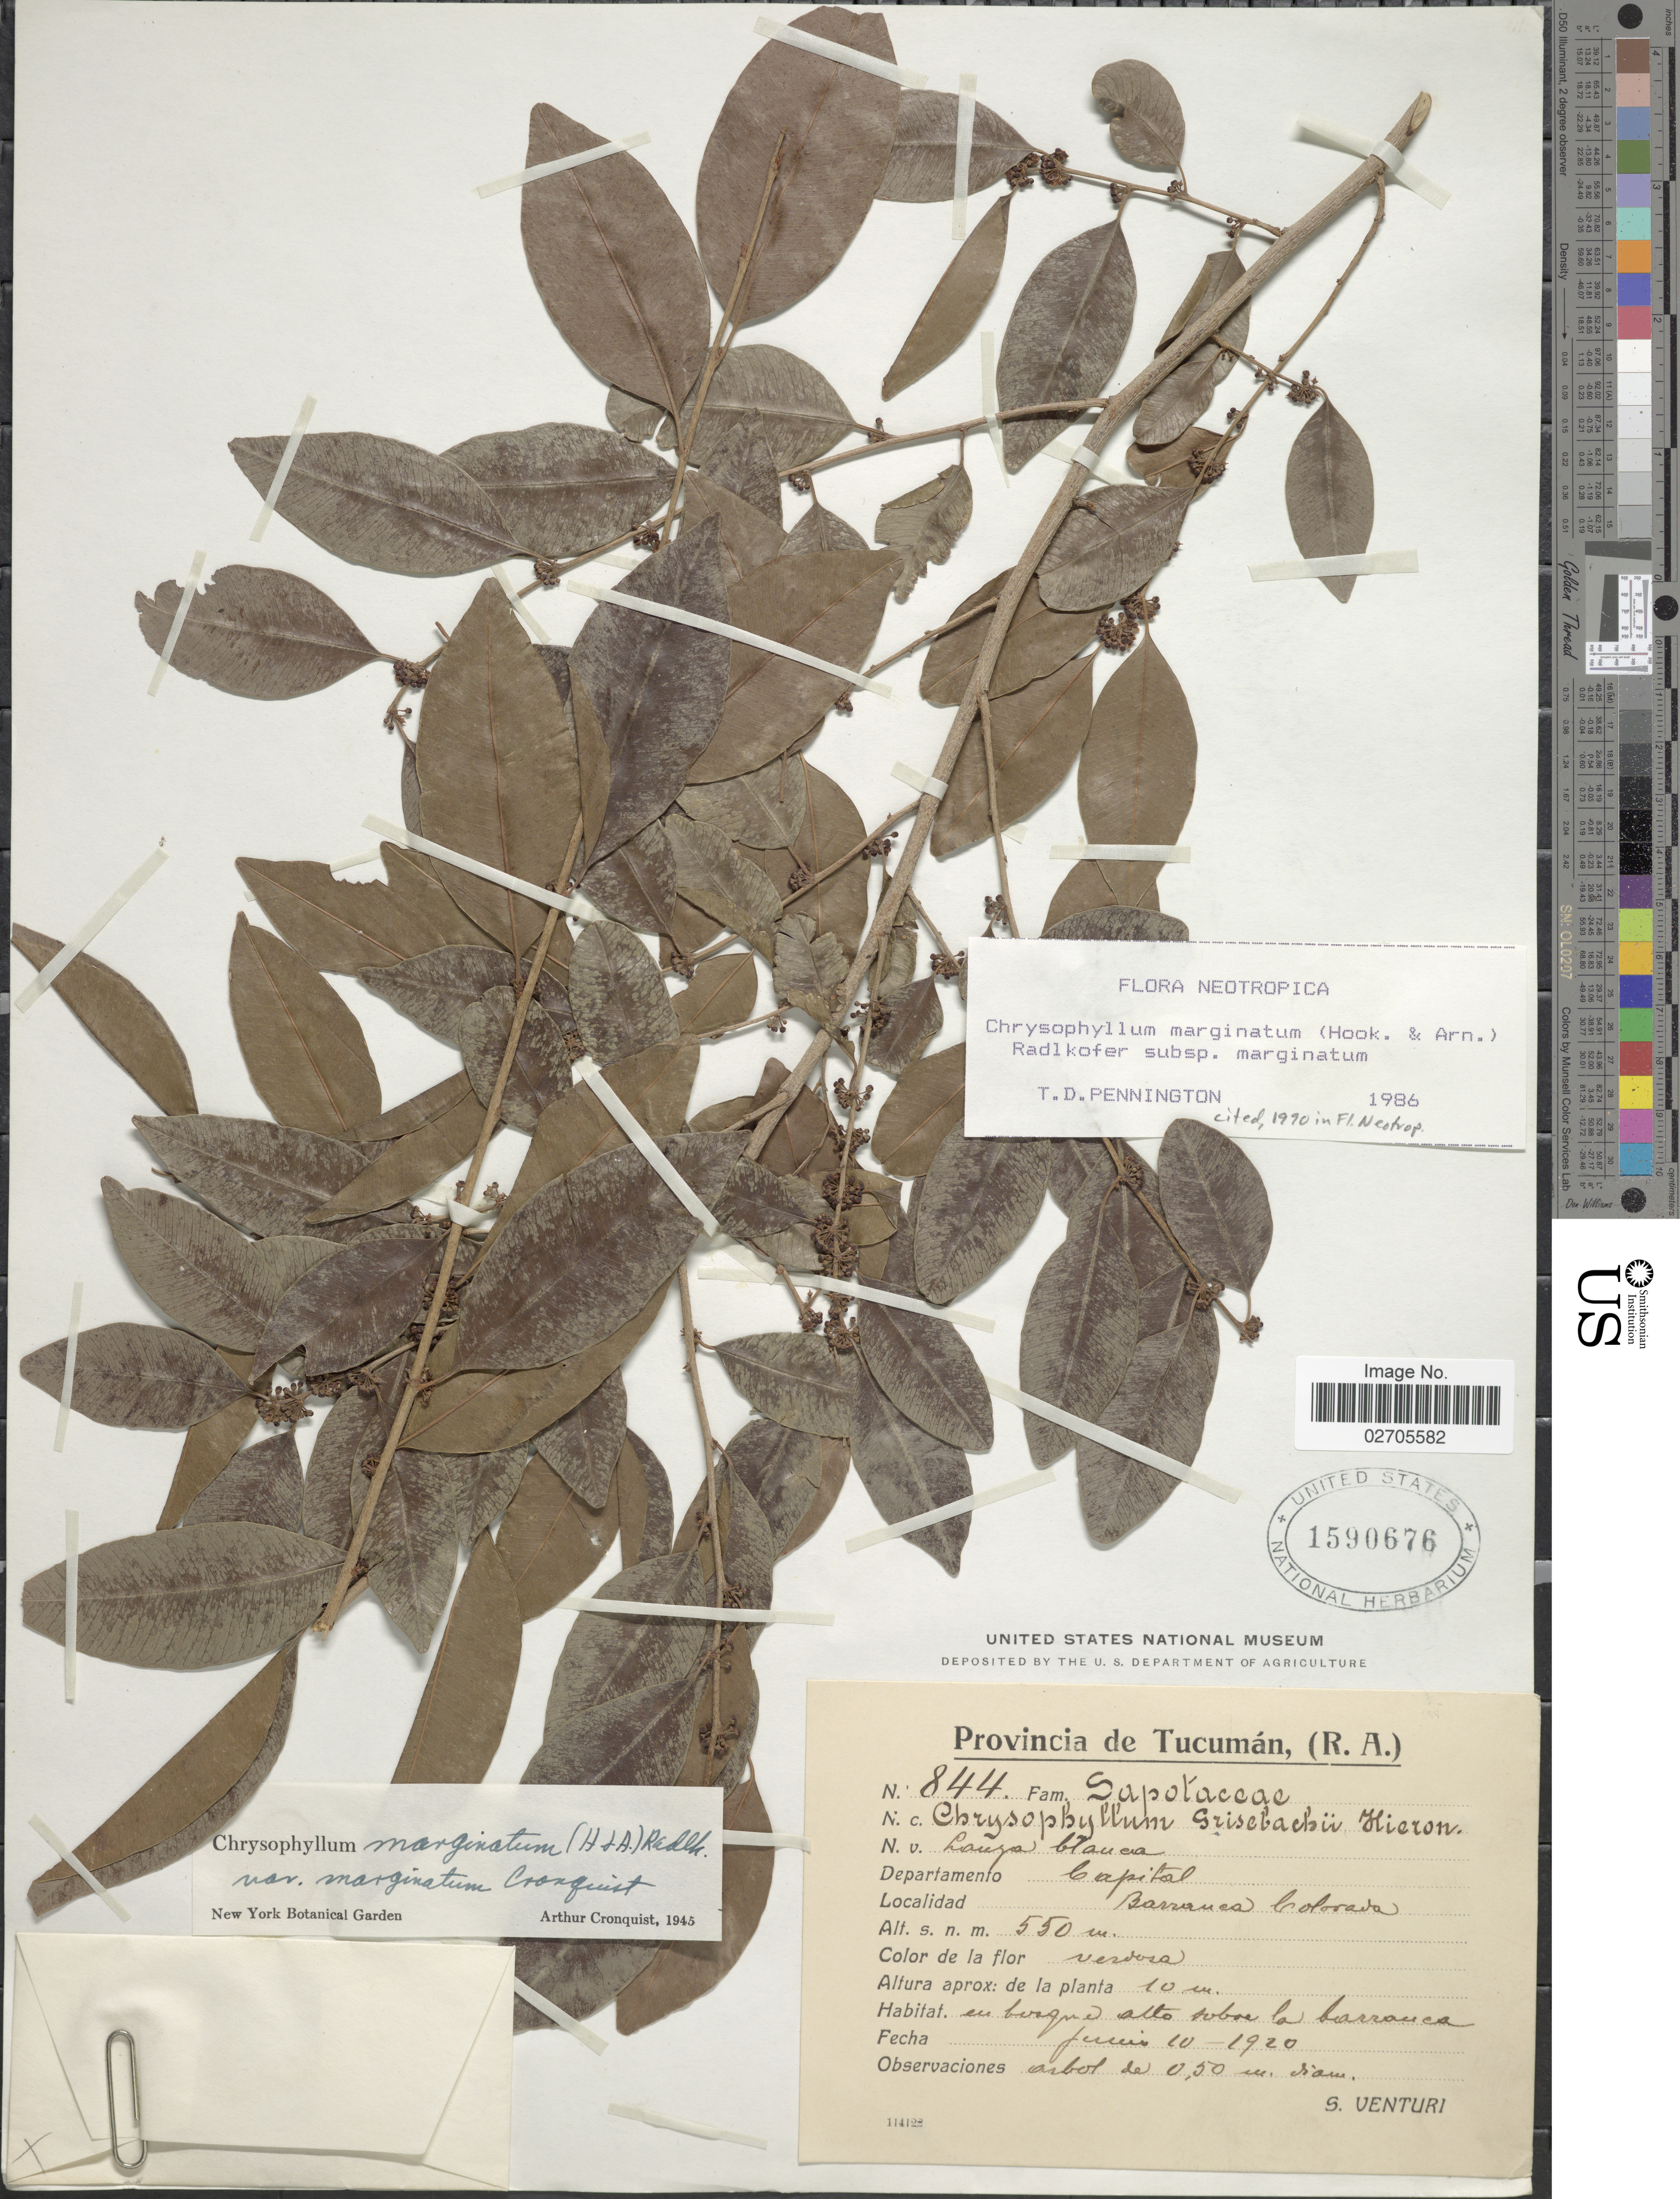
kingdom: Plantae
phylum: Tracheophyta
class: Magnoliopsida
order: Ericales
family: Sapotaceae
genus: Chrysophyllum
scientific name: Chrysophyllum marginatum subsp. marginatum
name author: (Hook. & Arn.) Radlk.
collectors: S. Venturi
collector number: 844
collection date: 1920-06-10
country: Argentina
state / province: Tucuman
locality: Provincia de Tucuman, (R.A.), Departamento Capital, Barranca Colorada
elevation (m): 550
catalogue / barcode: US 1590676